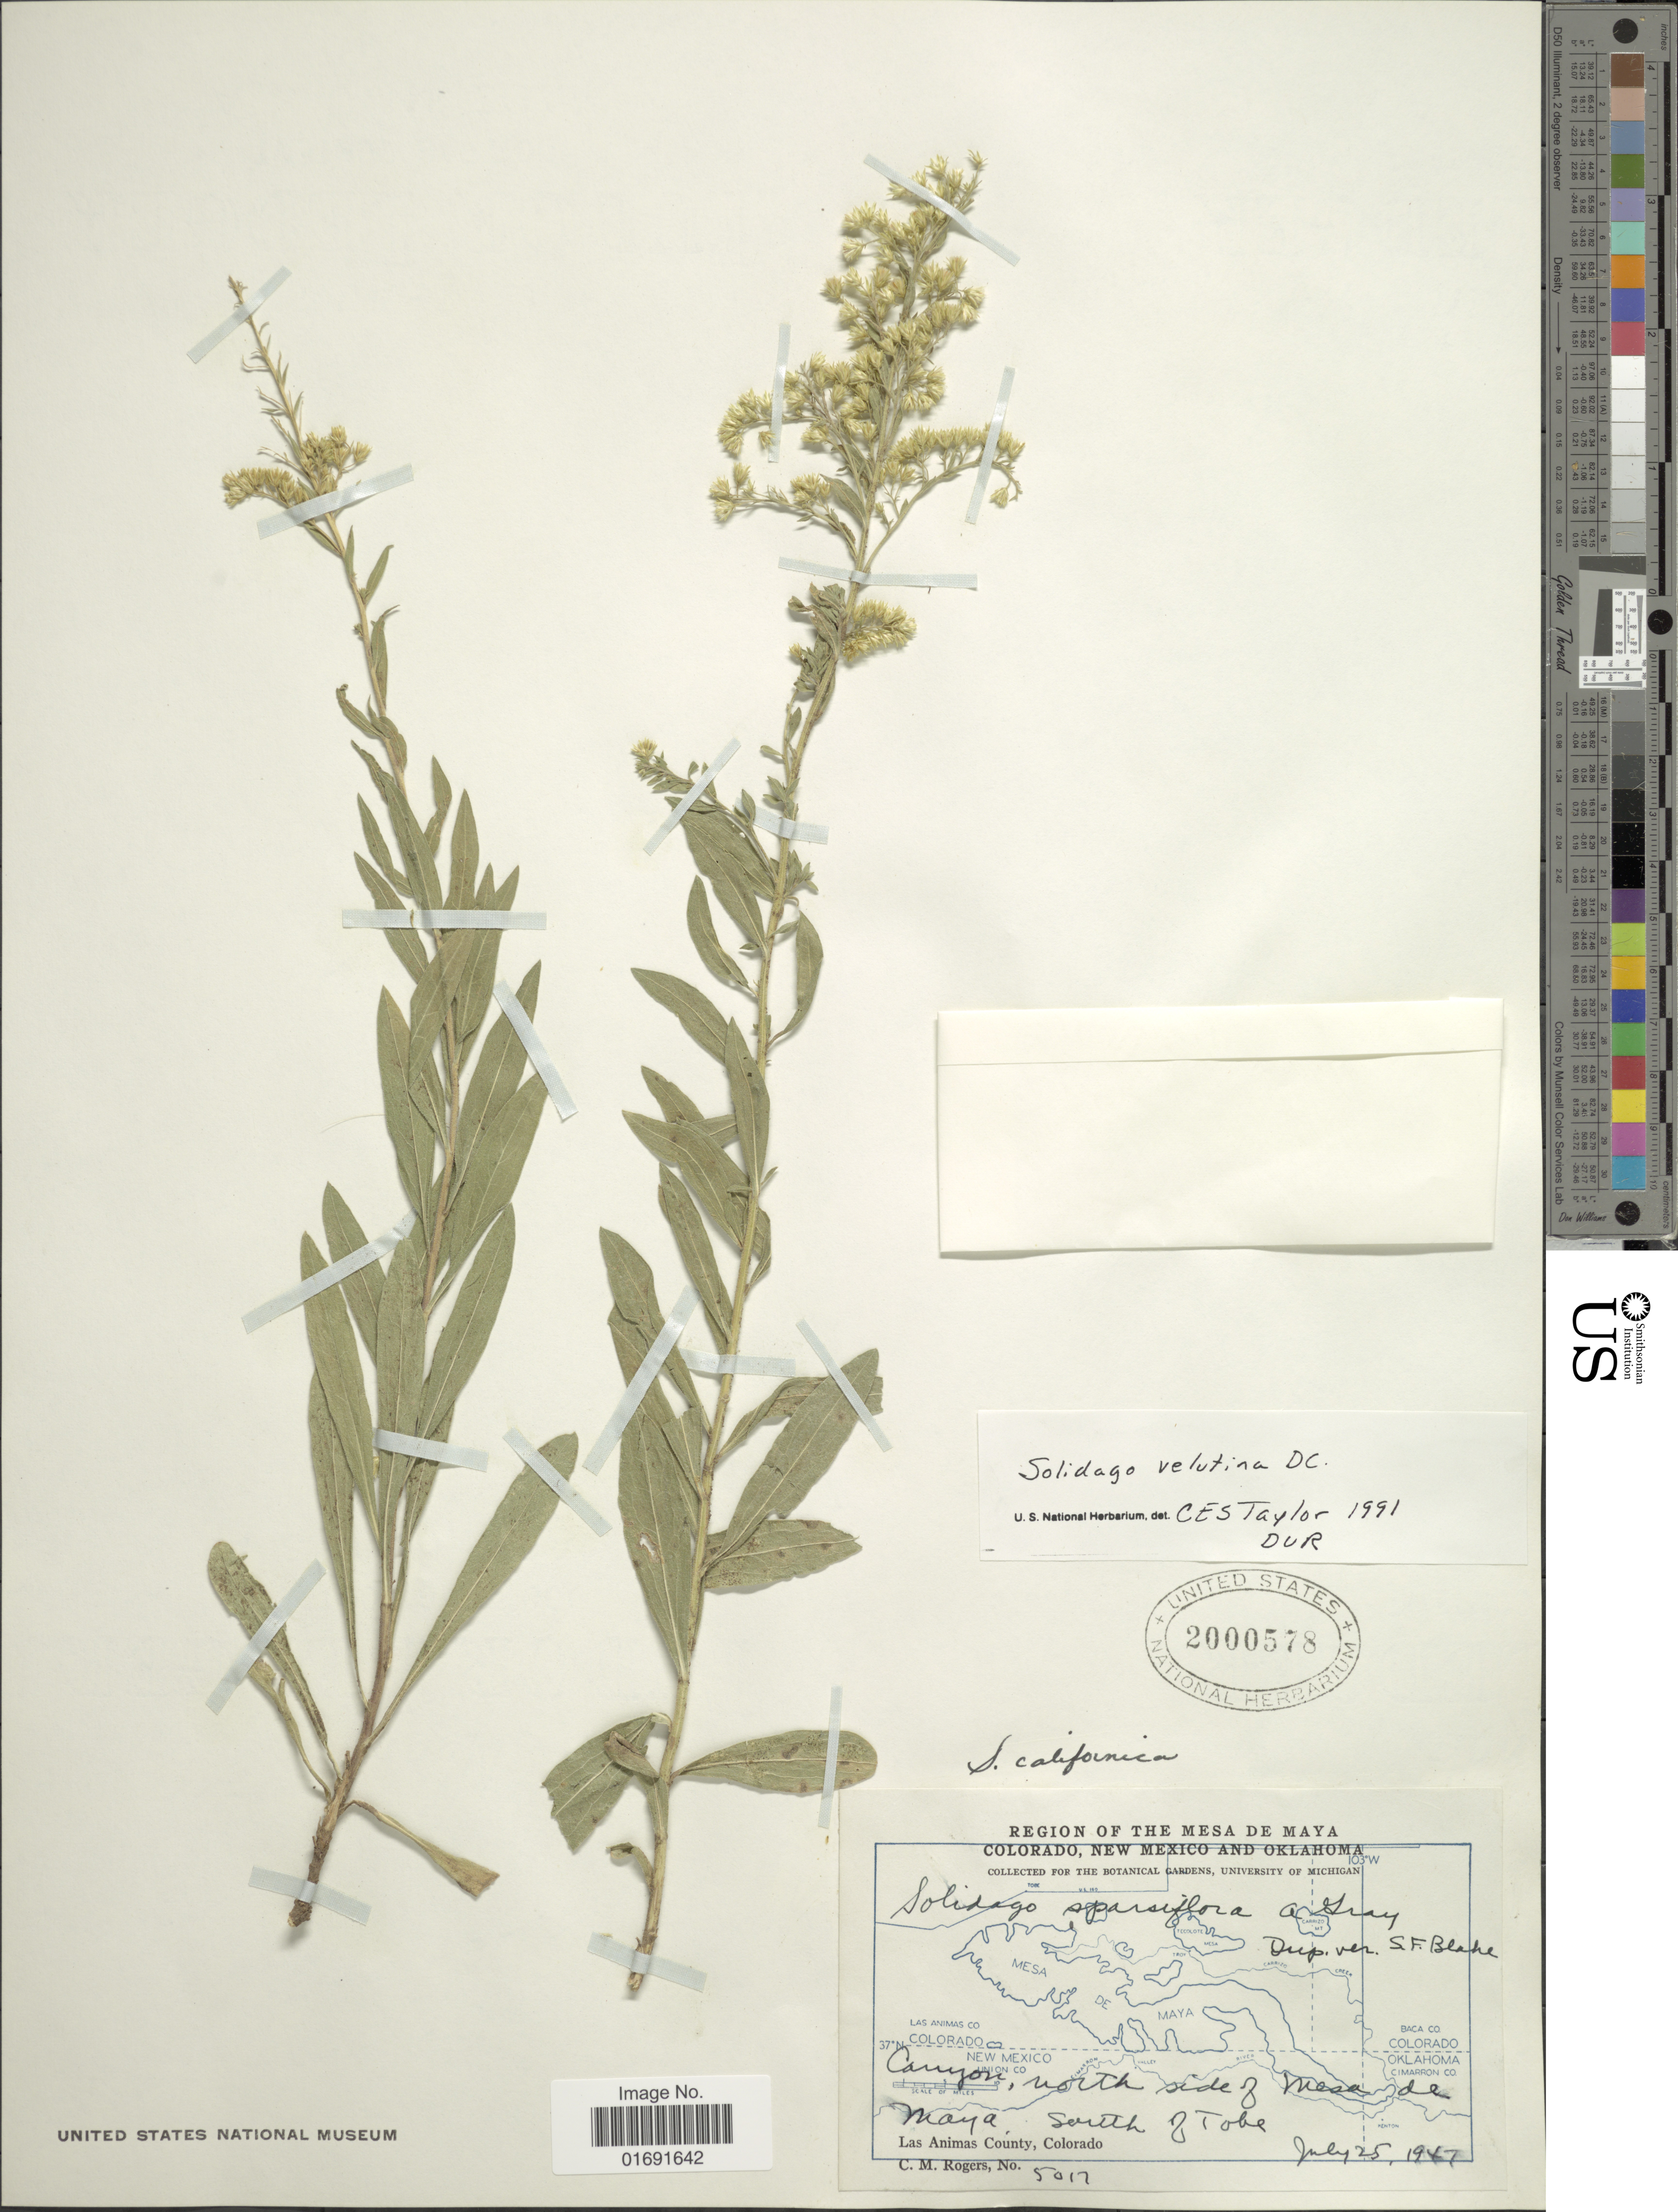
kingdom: Plantae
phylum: Tracheophyta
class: Magnoliopsida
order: Asterales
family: Asteraceae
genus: Solidago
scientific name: Solidago velutina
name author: DC.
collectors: C. M. Rogers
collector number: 5017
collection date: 1947-07-25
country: United States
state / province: Colorado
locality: Canyon, north side of Mesa de Maya, south of Tobe, Las Animas County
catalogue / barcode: US 2000578